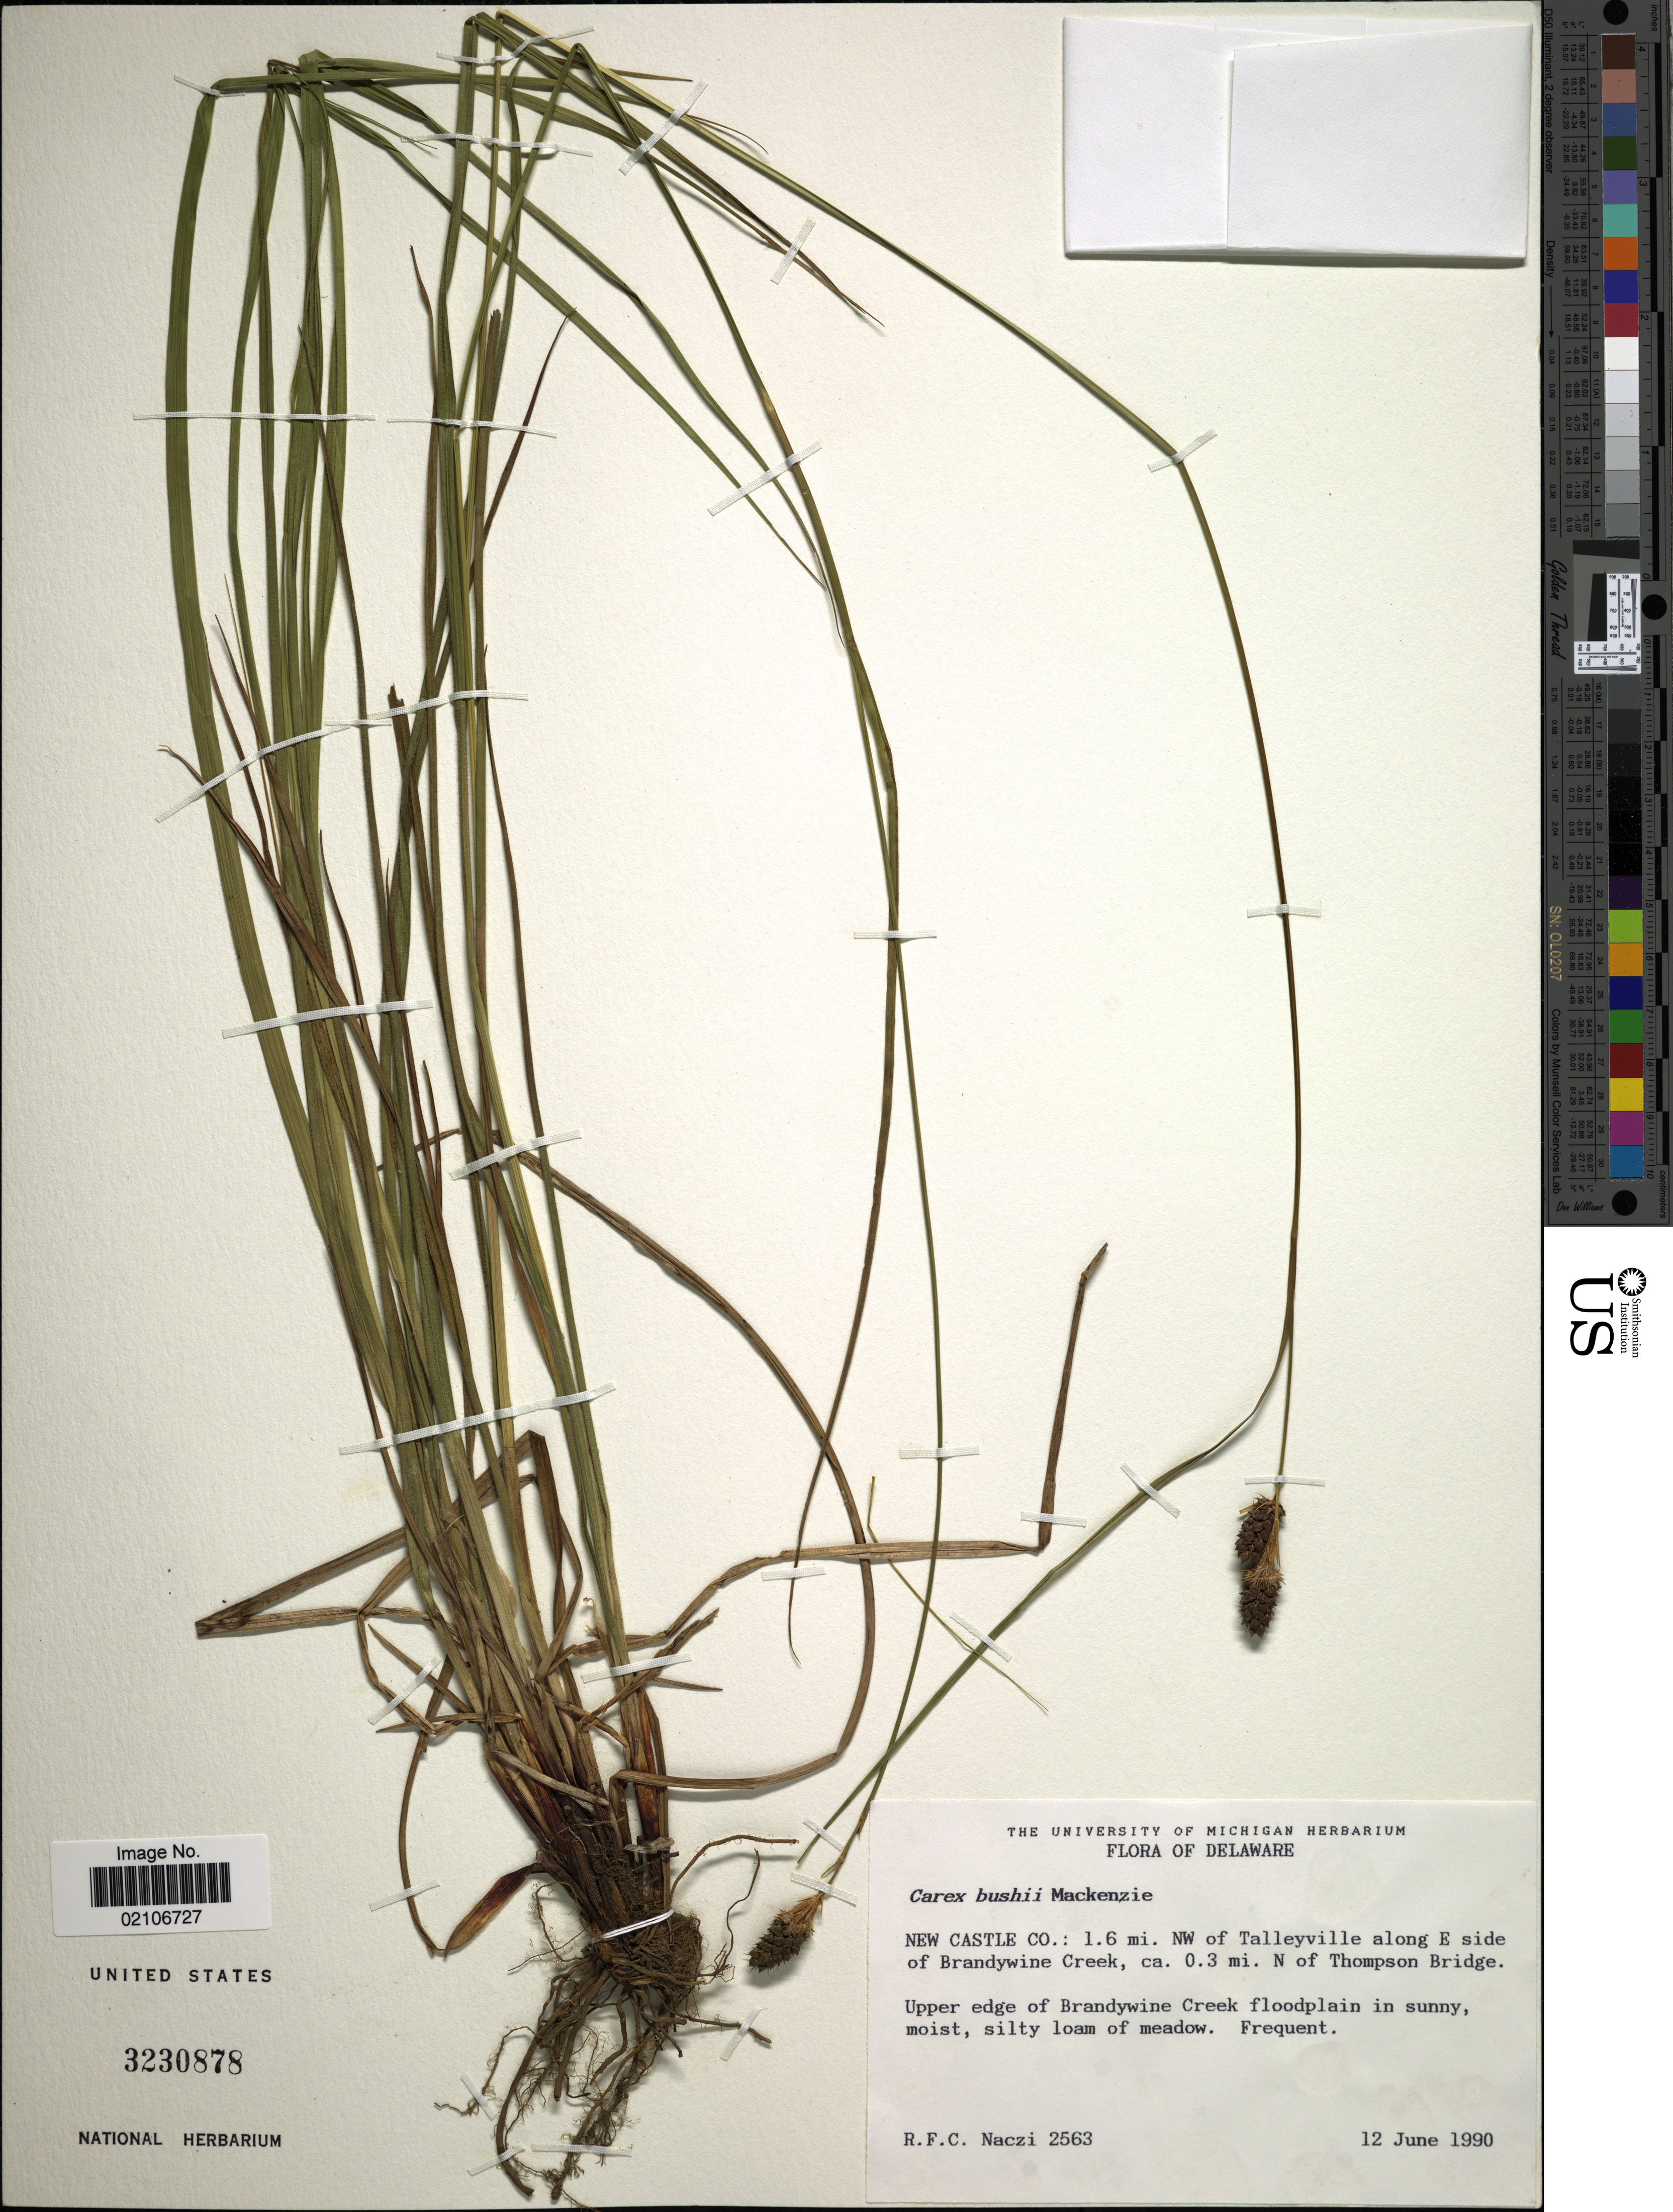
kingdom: Plantae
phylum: Tracheophyta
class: Liliopsida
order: Poales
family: Cyperaceae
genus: Carex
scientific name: Carex bushii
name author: Mack.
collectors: R. F. C. Naczi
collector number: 2563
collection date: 1990-06-12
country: United States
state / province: Delaware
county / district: New Castle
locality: New Castle Co.: 1.6 mi NW of Talleyville along E side of Brandywine Creek, ca. 0.3 mi N of Thompson Bridge, Upper edge of Brandywine Creek floodplain in sunny, moist, silty loam of meadow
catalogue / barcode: US 3230878